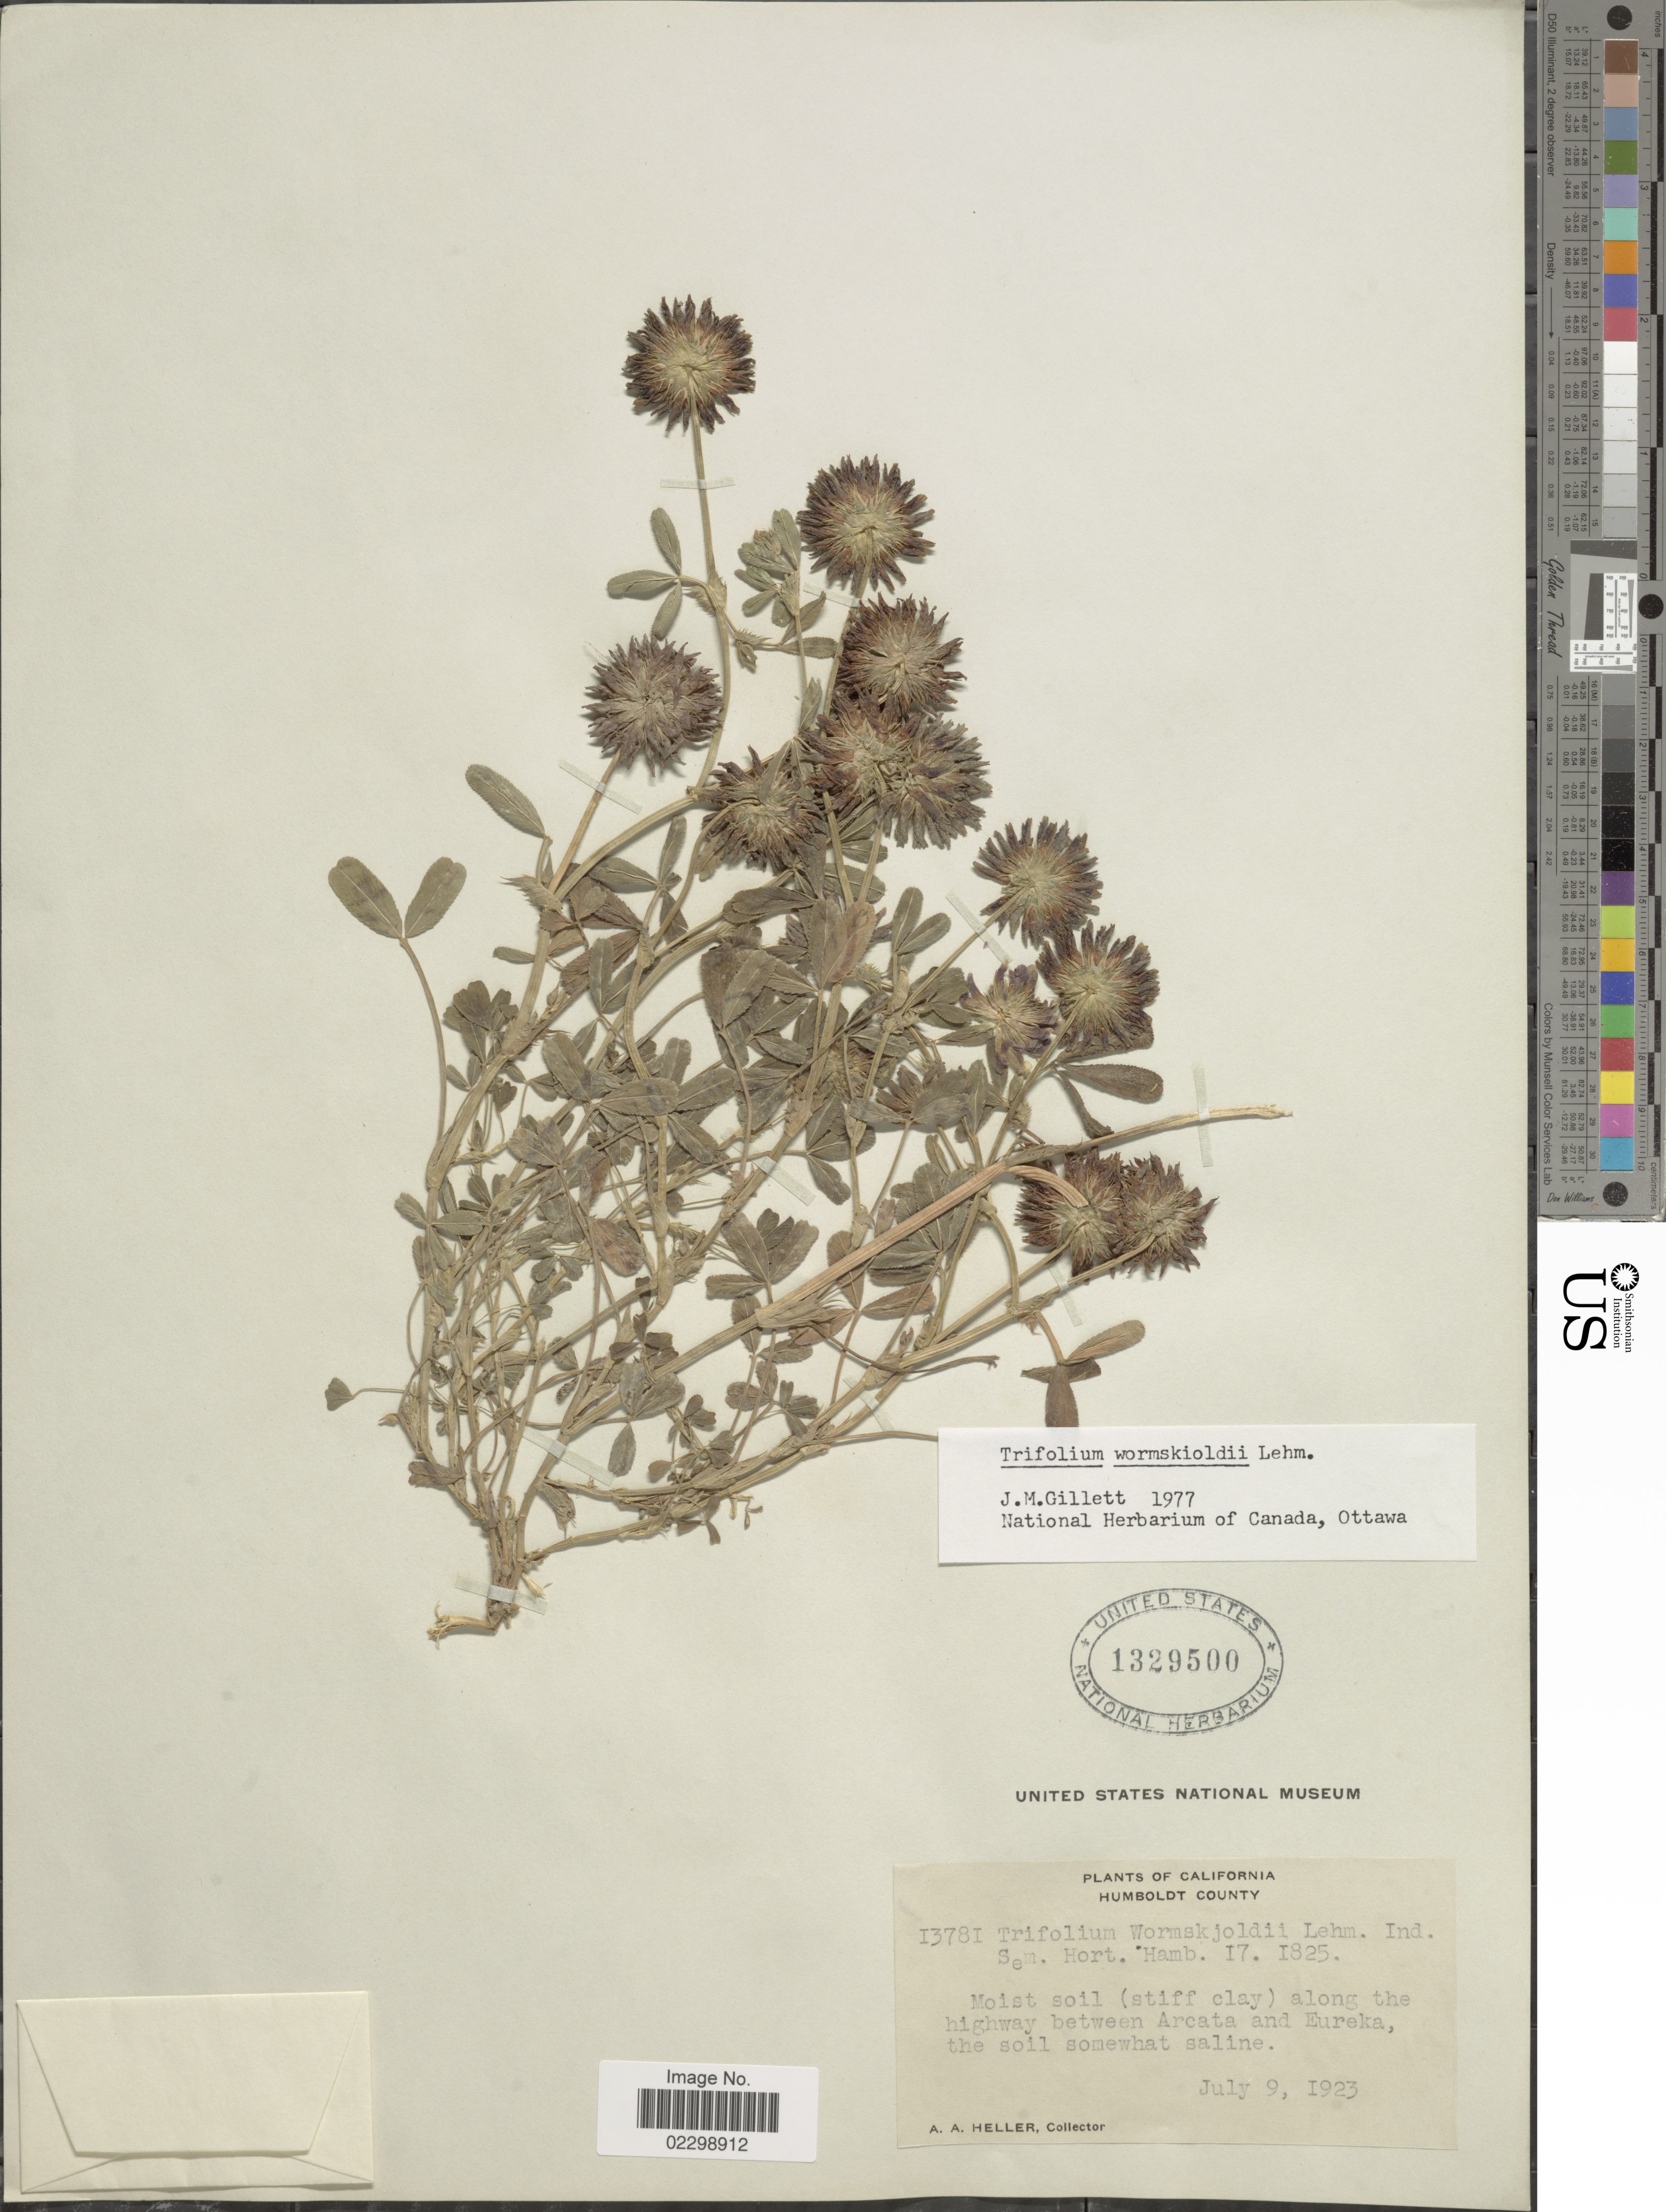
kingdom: Plantae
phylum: Tracheophyta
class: Magnoliopsida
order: Fabales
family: Fabaceae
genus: Trifolium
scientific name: Trifolium wormskioldii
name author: Lehm.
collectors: A. A. Heller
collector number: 13781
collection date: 1923-07-09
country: United States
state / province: California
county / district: Humboldt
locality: Humboldt County, moist soil (stiff clay) along the highway between Arcata and Eureka, the soil somewhat saline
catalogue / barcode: US 1329500